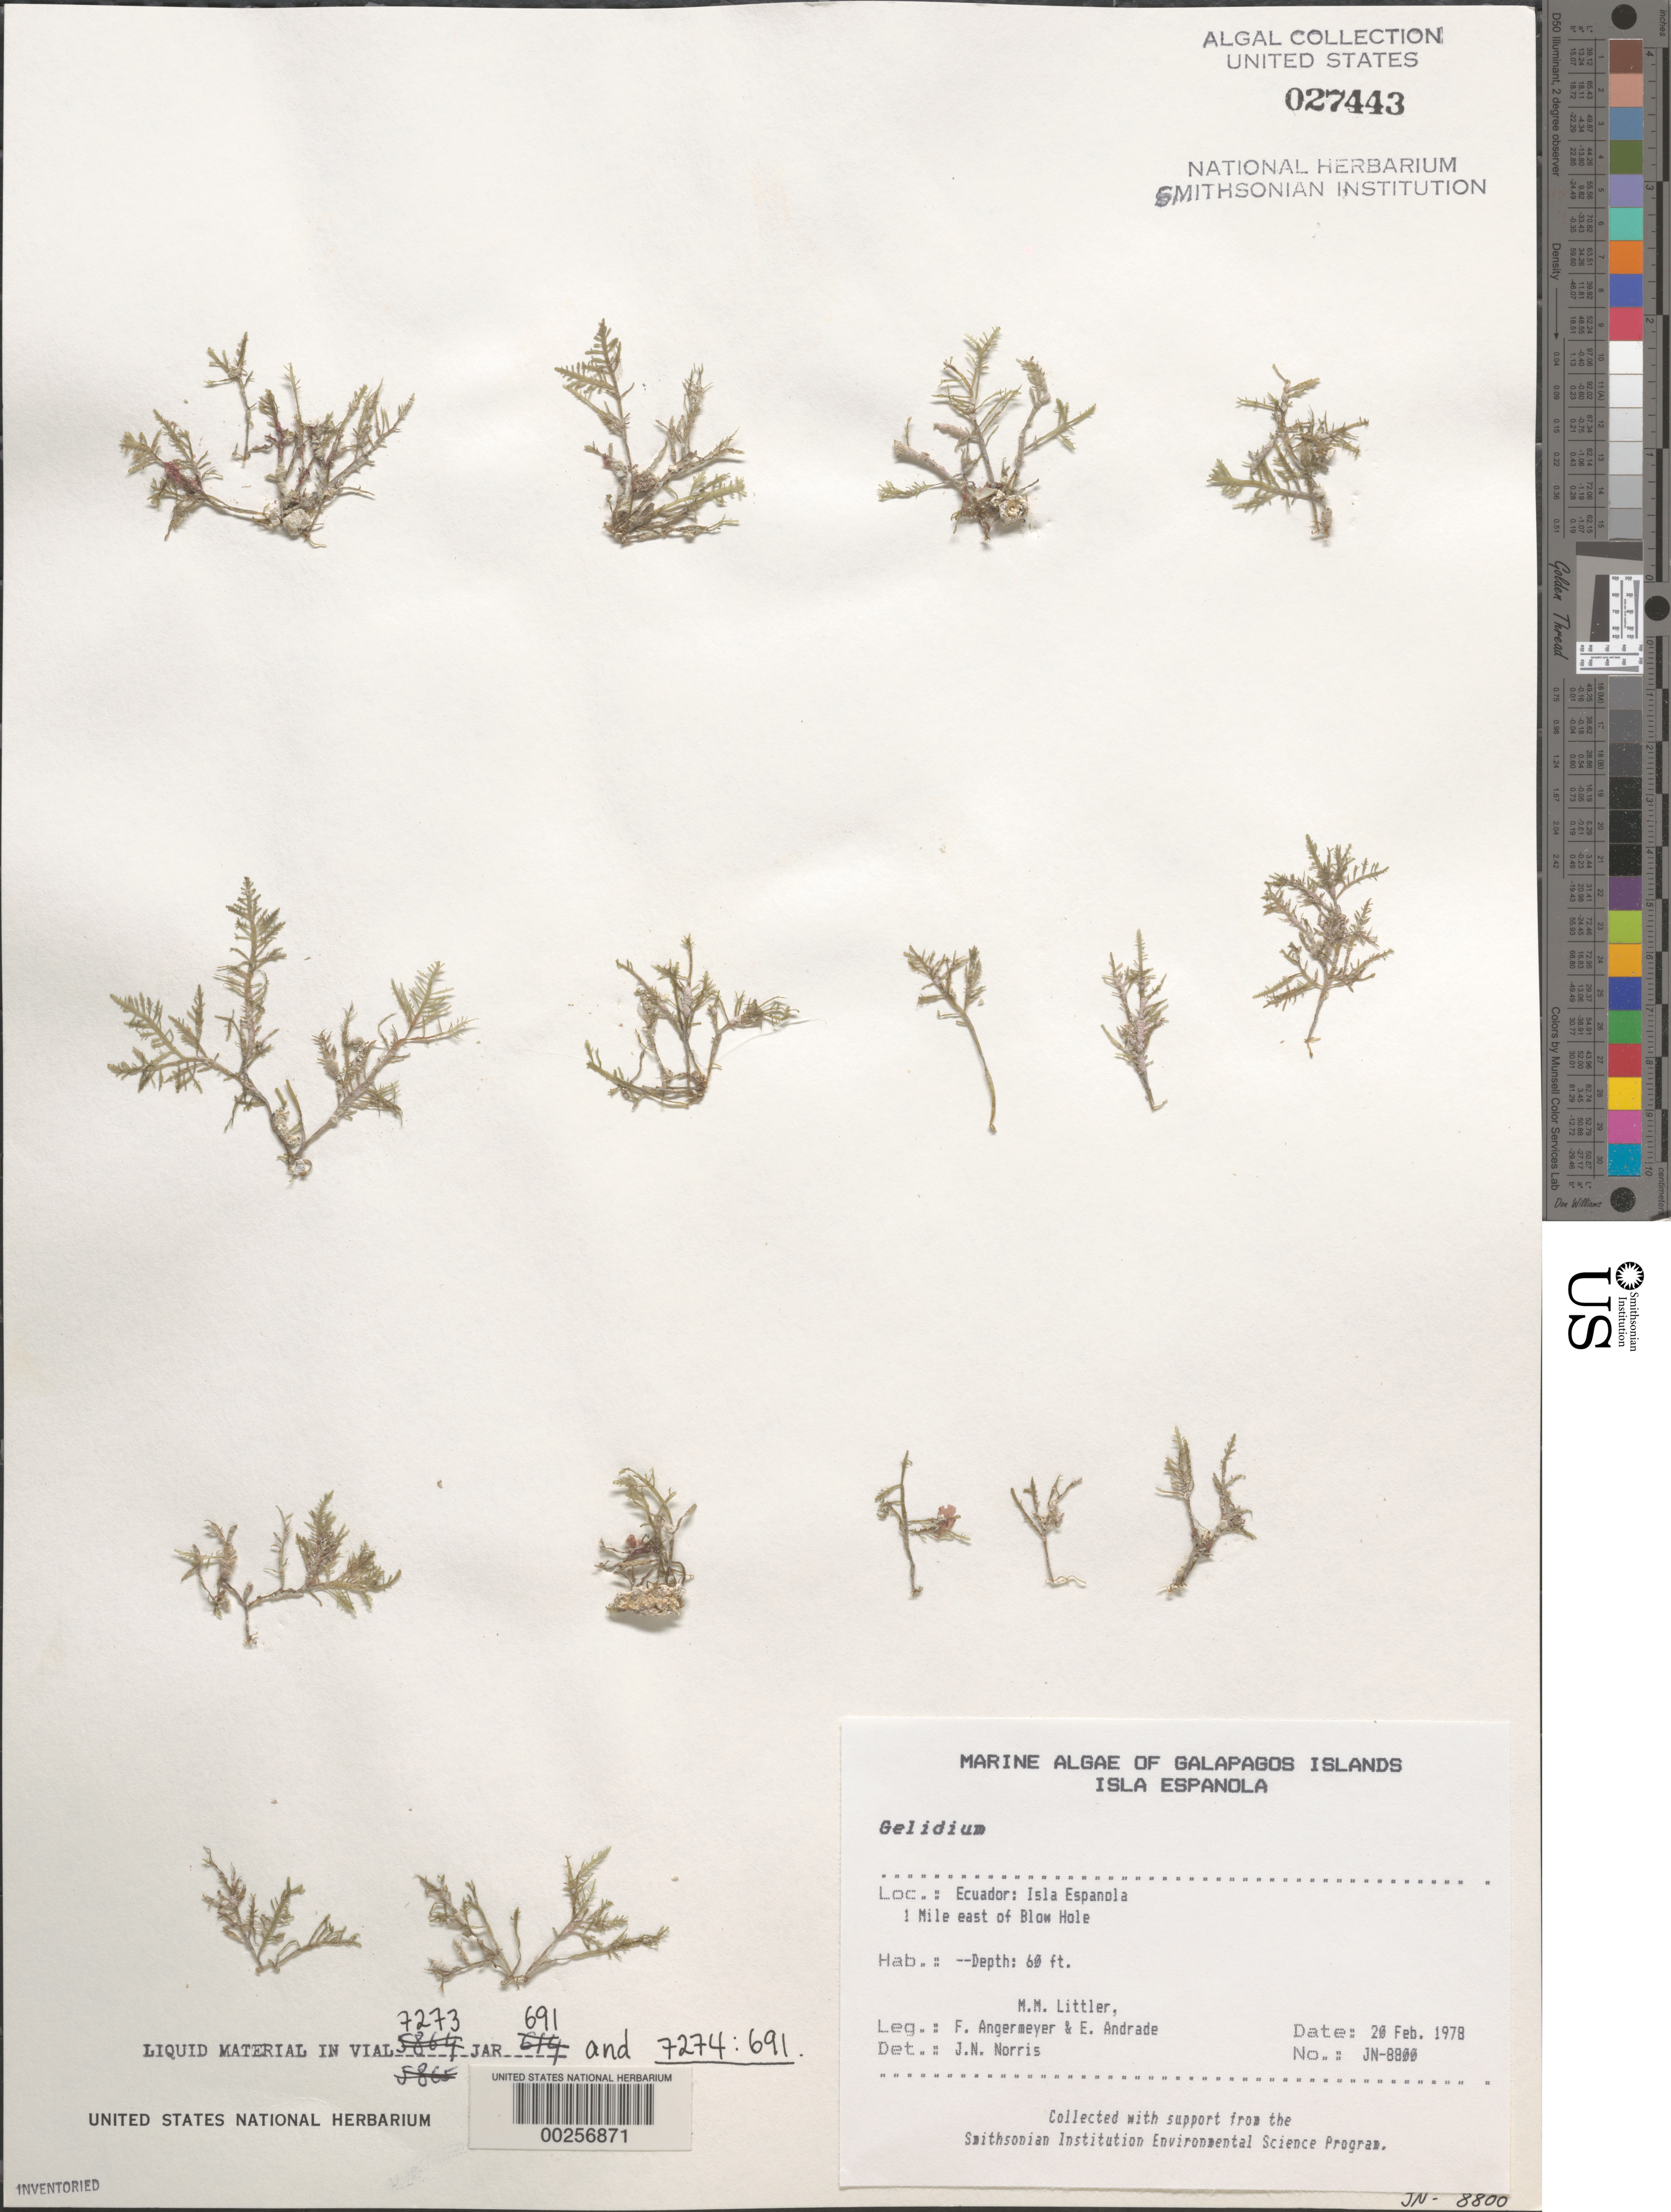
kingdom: Plantae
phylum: Rhodophyta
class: Florideophyceae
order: Gelidiales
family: Gelidiaceae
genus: Gelidium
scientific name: Gelidium sp.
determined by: Norris, James N.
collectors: M. M. Littler, F. Angermeyer & E. Andrade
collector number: Jn-8800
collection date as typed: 20 Feb 1978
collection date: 1978-02-20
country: Ecuador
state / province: Colón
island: Española [Hood]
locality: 1 mile E of Blow Hole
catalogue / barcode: US 27443